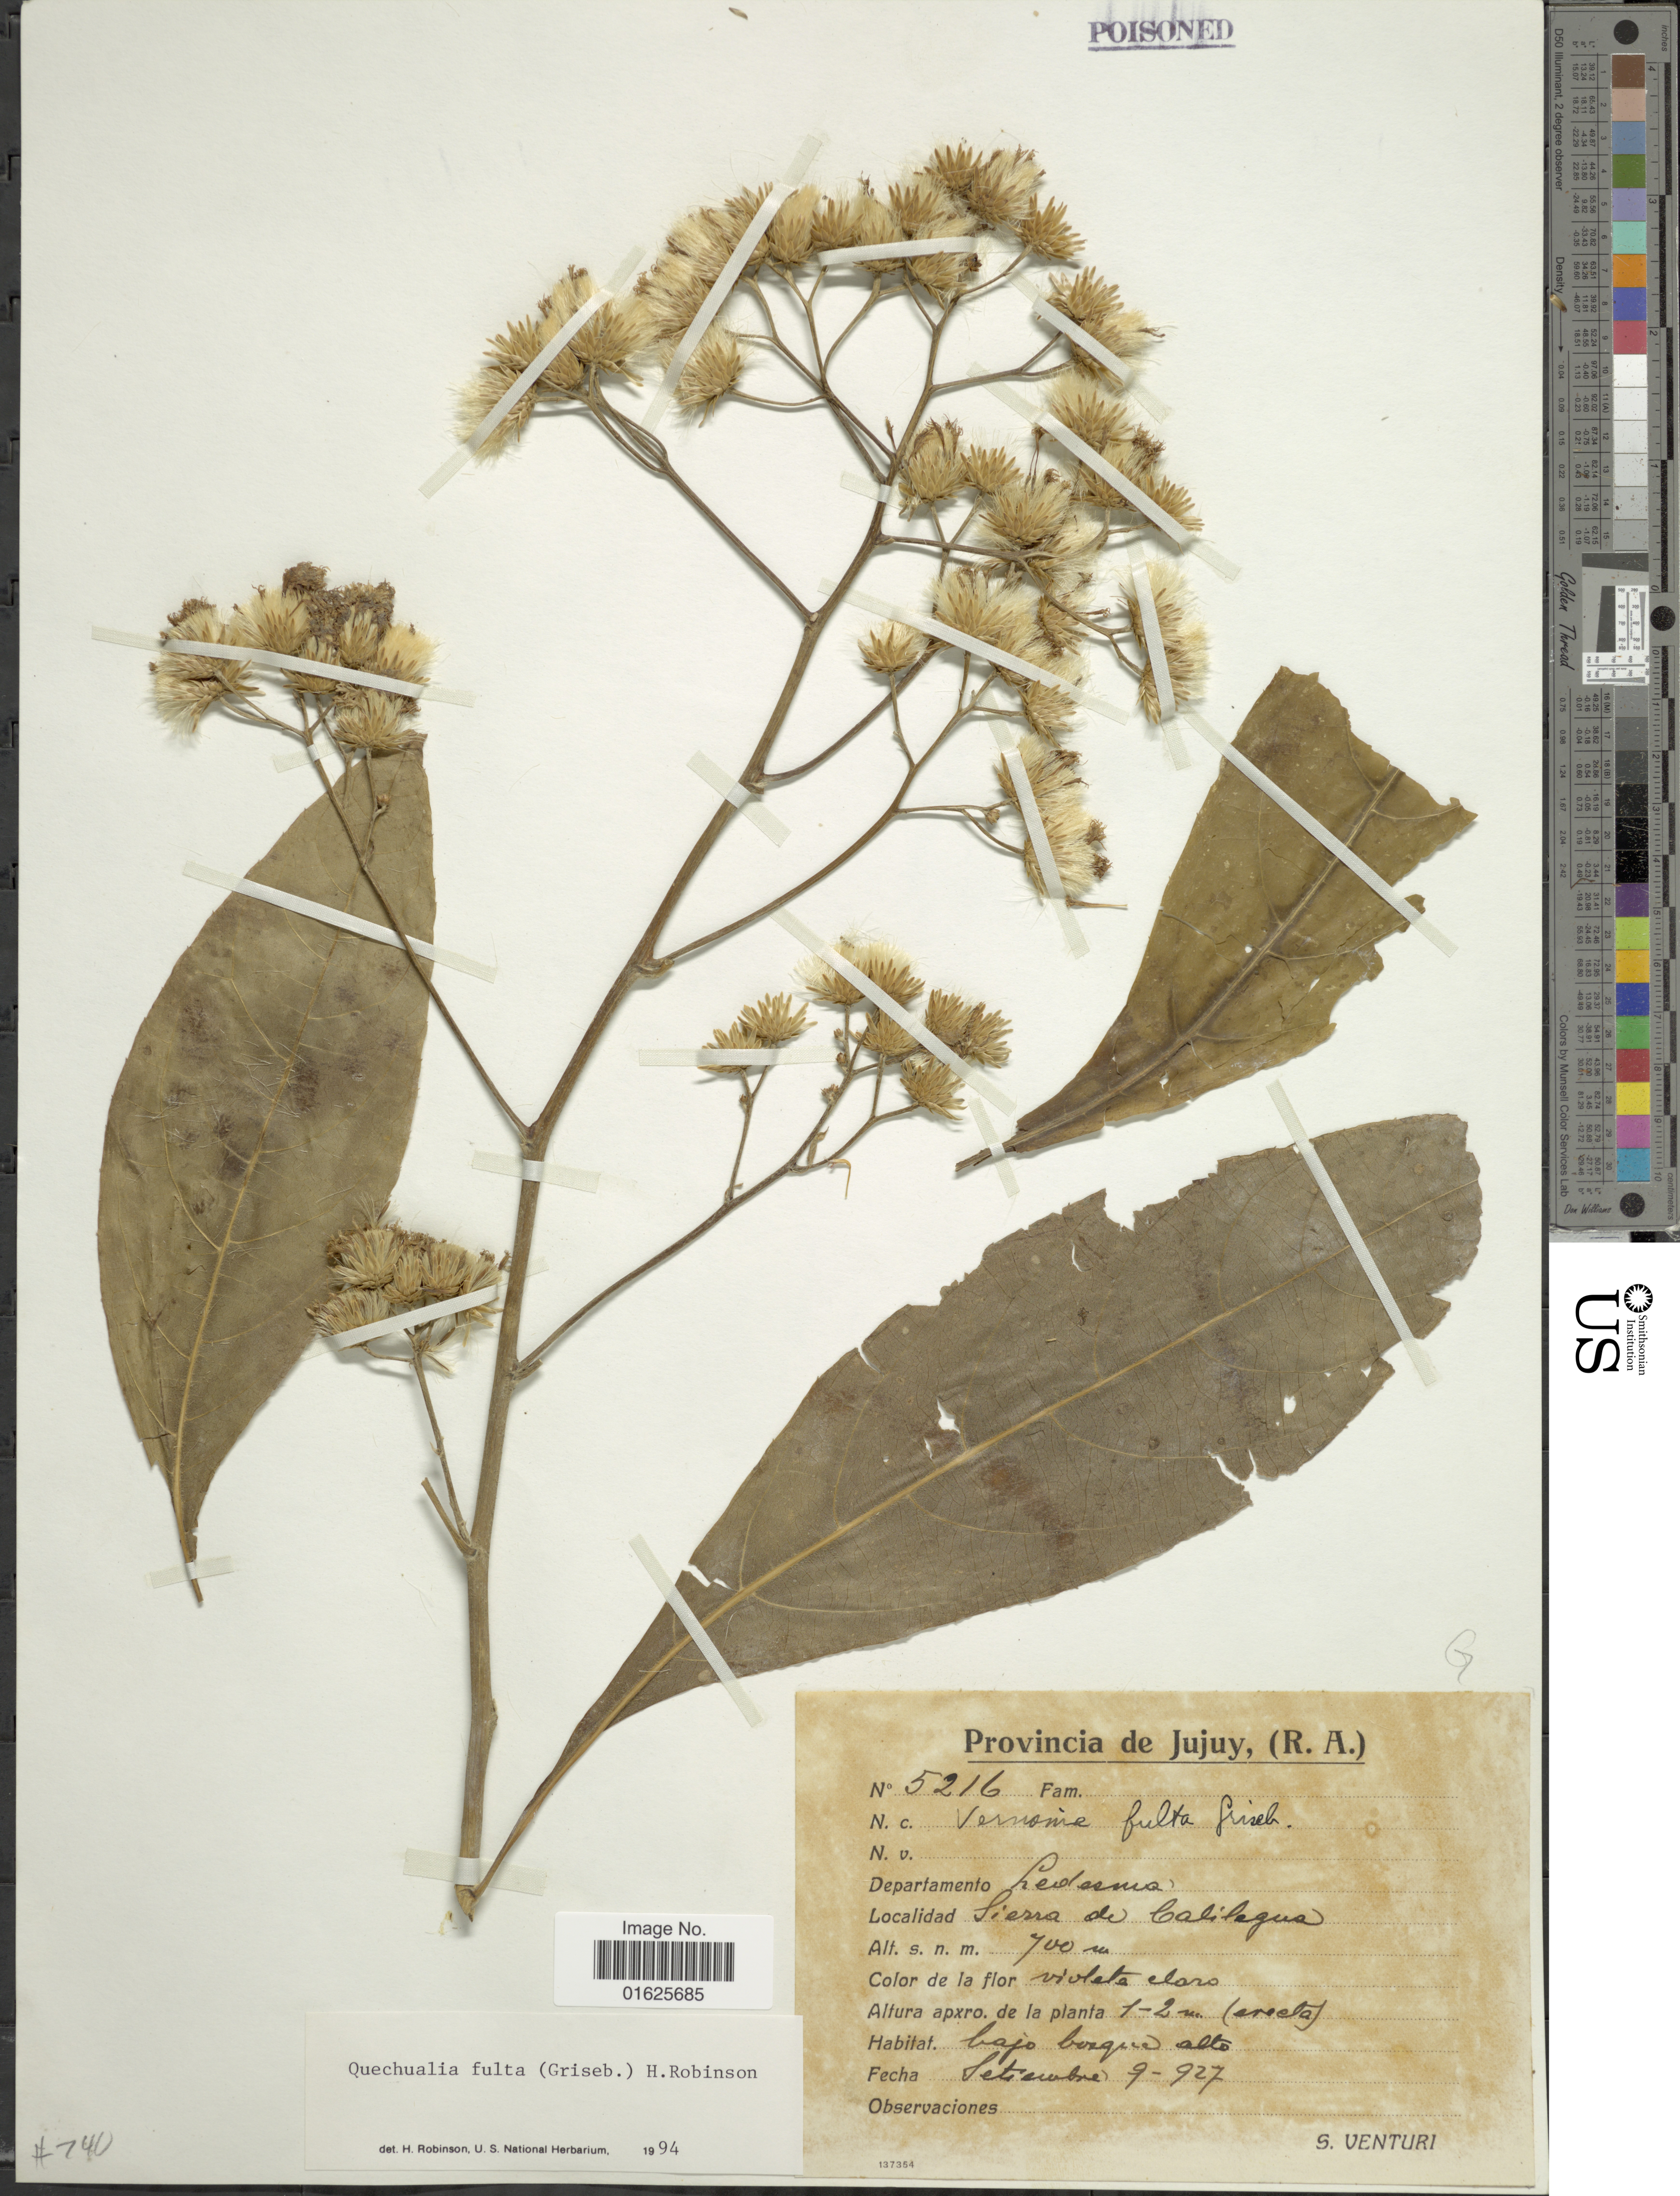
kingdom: Plantae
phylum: Tracheophyta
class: Magnoliopsida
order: Asterales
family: Asteraceae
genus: Quechualia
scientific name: Quechualia fulta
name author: (Griseb.) H. Rob.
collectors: S. Venturi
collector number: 5216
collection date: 1927-09-07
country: Argentina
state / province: Jujuy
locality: Departamento Ledesma, Sierra de Calilegus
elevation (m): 700